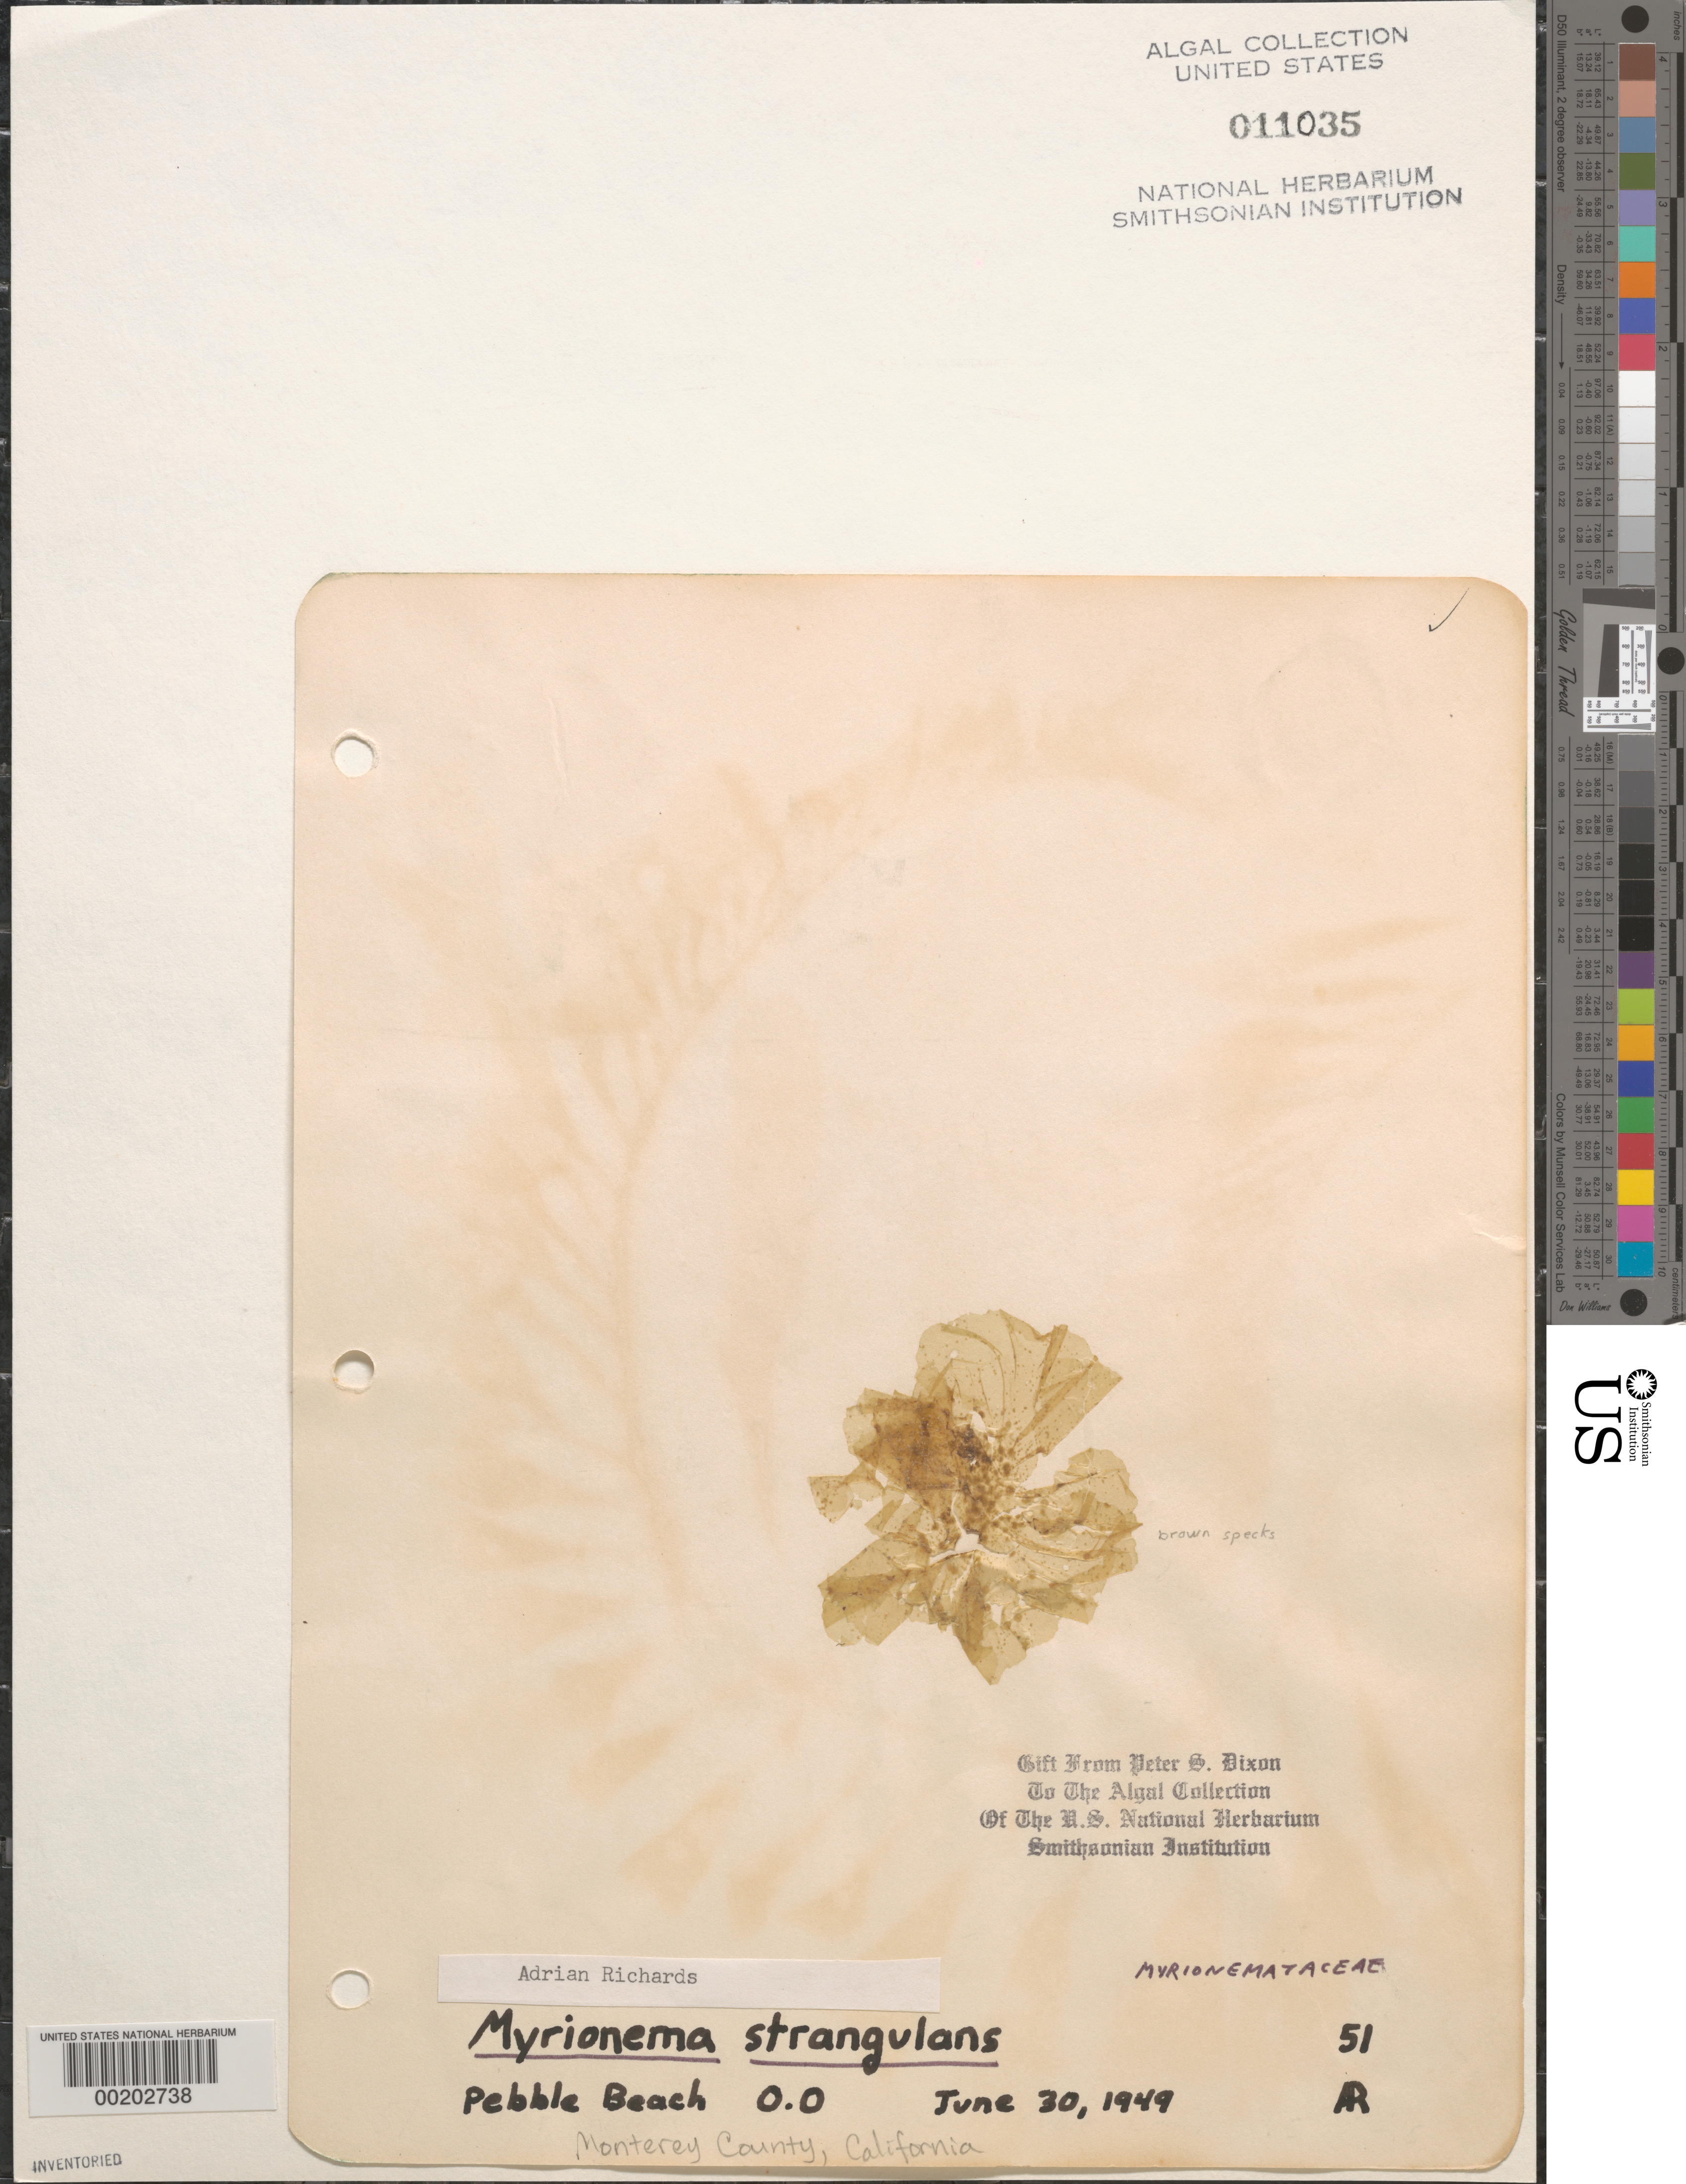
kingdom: Chromista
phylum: Ochrophyta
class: Phaeophyceae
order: Ectocarpales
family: Chordariaceae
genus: Myrionema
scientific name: Myrionema strangulans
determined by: Richards, A.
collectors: A. Richards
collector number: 51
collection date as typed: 30 Jun 1949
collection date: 1949-06-30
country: United States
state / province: California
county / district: Monterey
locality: Pebble Beach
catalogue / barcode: US 11035